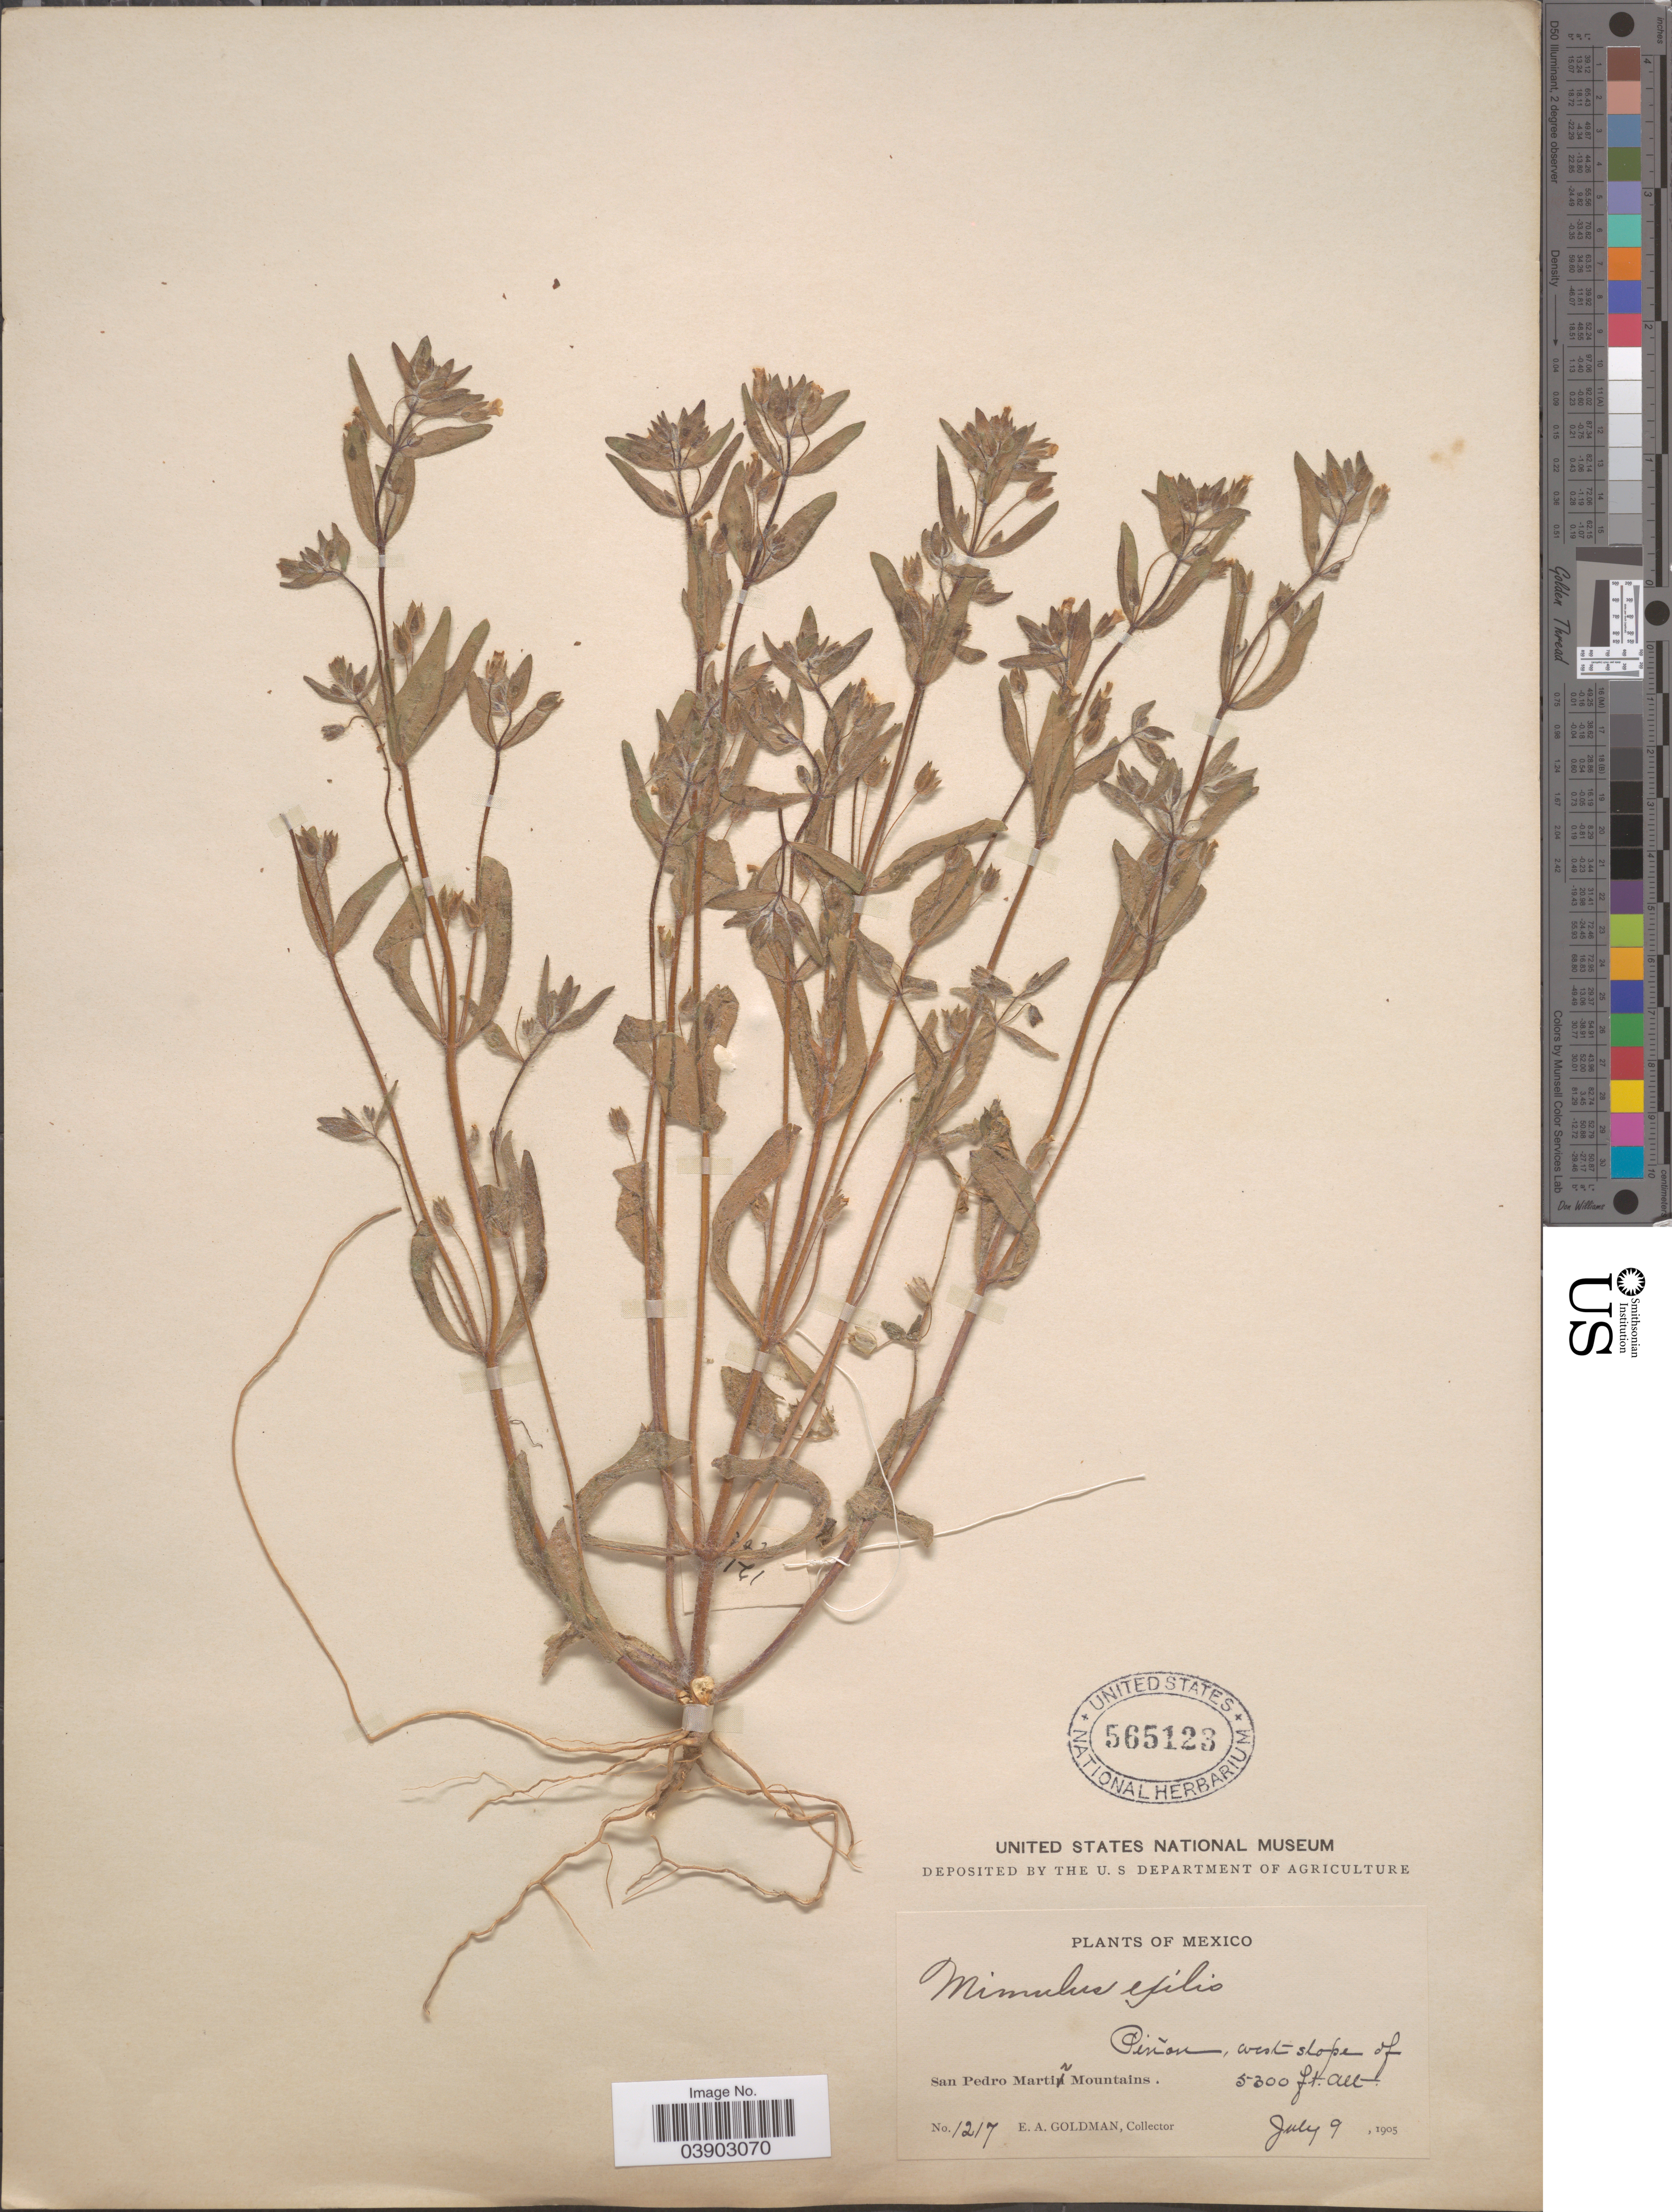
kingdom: Plantae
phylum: Tracheophyta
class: Magnoliopsida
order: Lamiales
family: Phrymaceae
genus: Mimetanthe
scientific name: Mimetanthe sp.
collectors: E. A. Goldman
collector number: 1217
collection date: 1905-07-09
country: Mexico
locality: Piñan, west slope of San Pedro Martin Mountains.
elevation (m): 1615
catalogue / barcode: US 565123